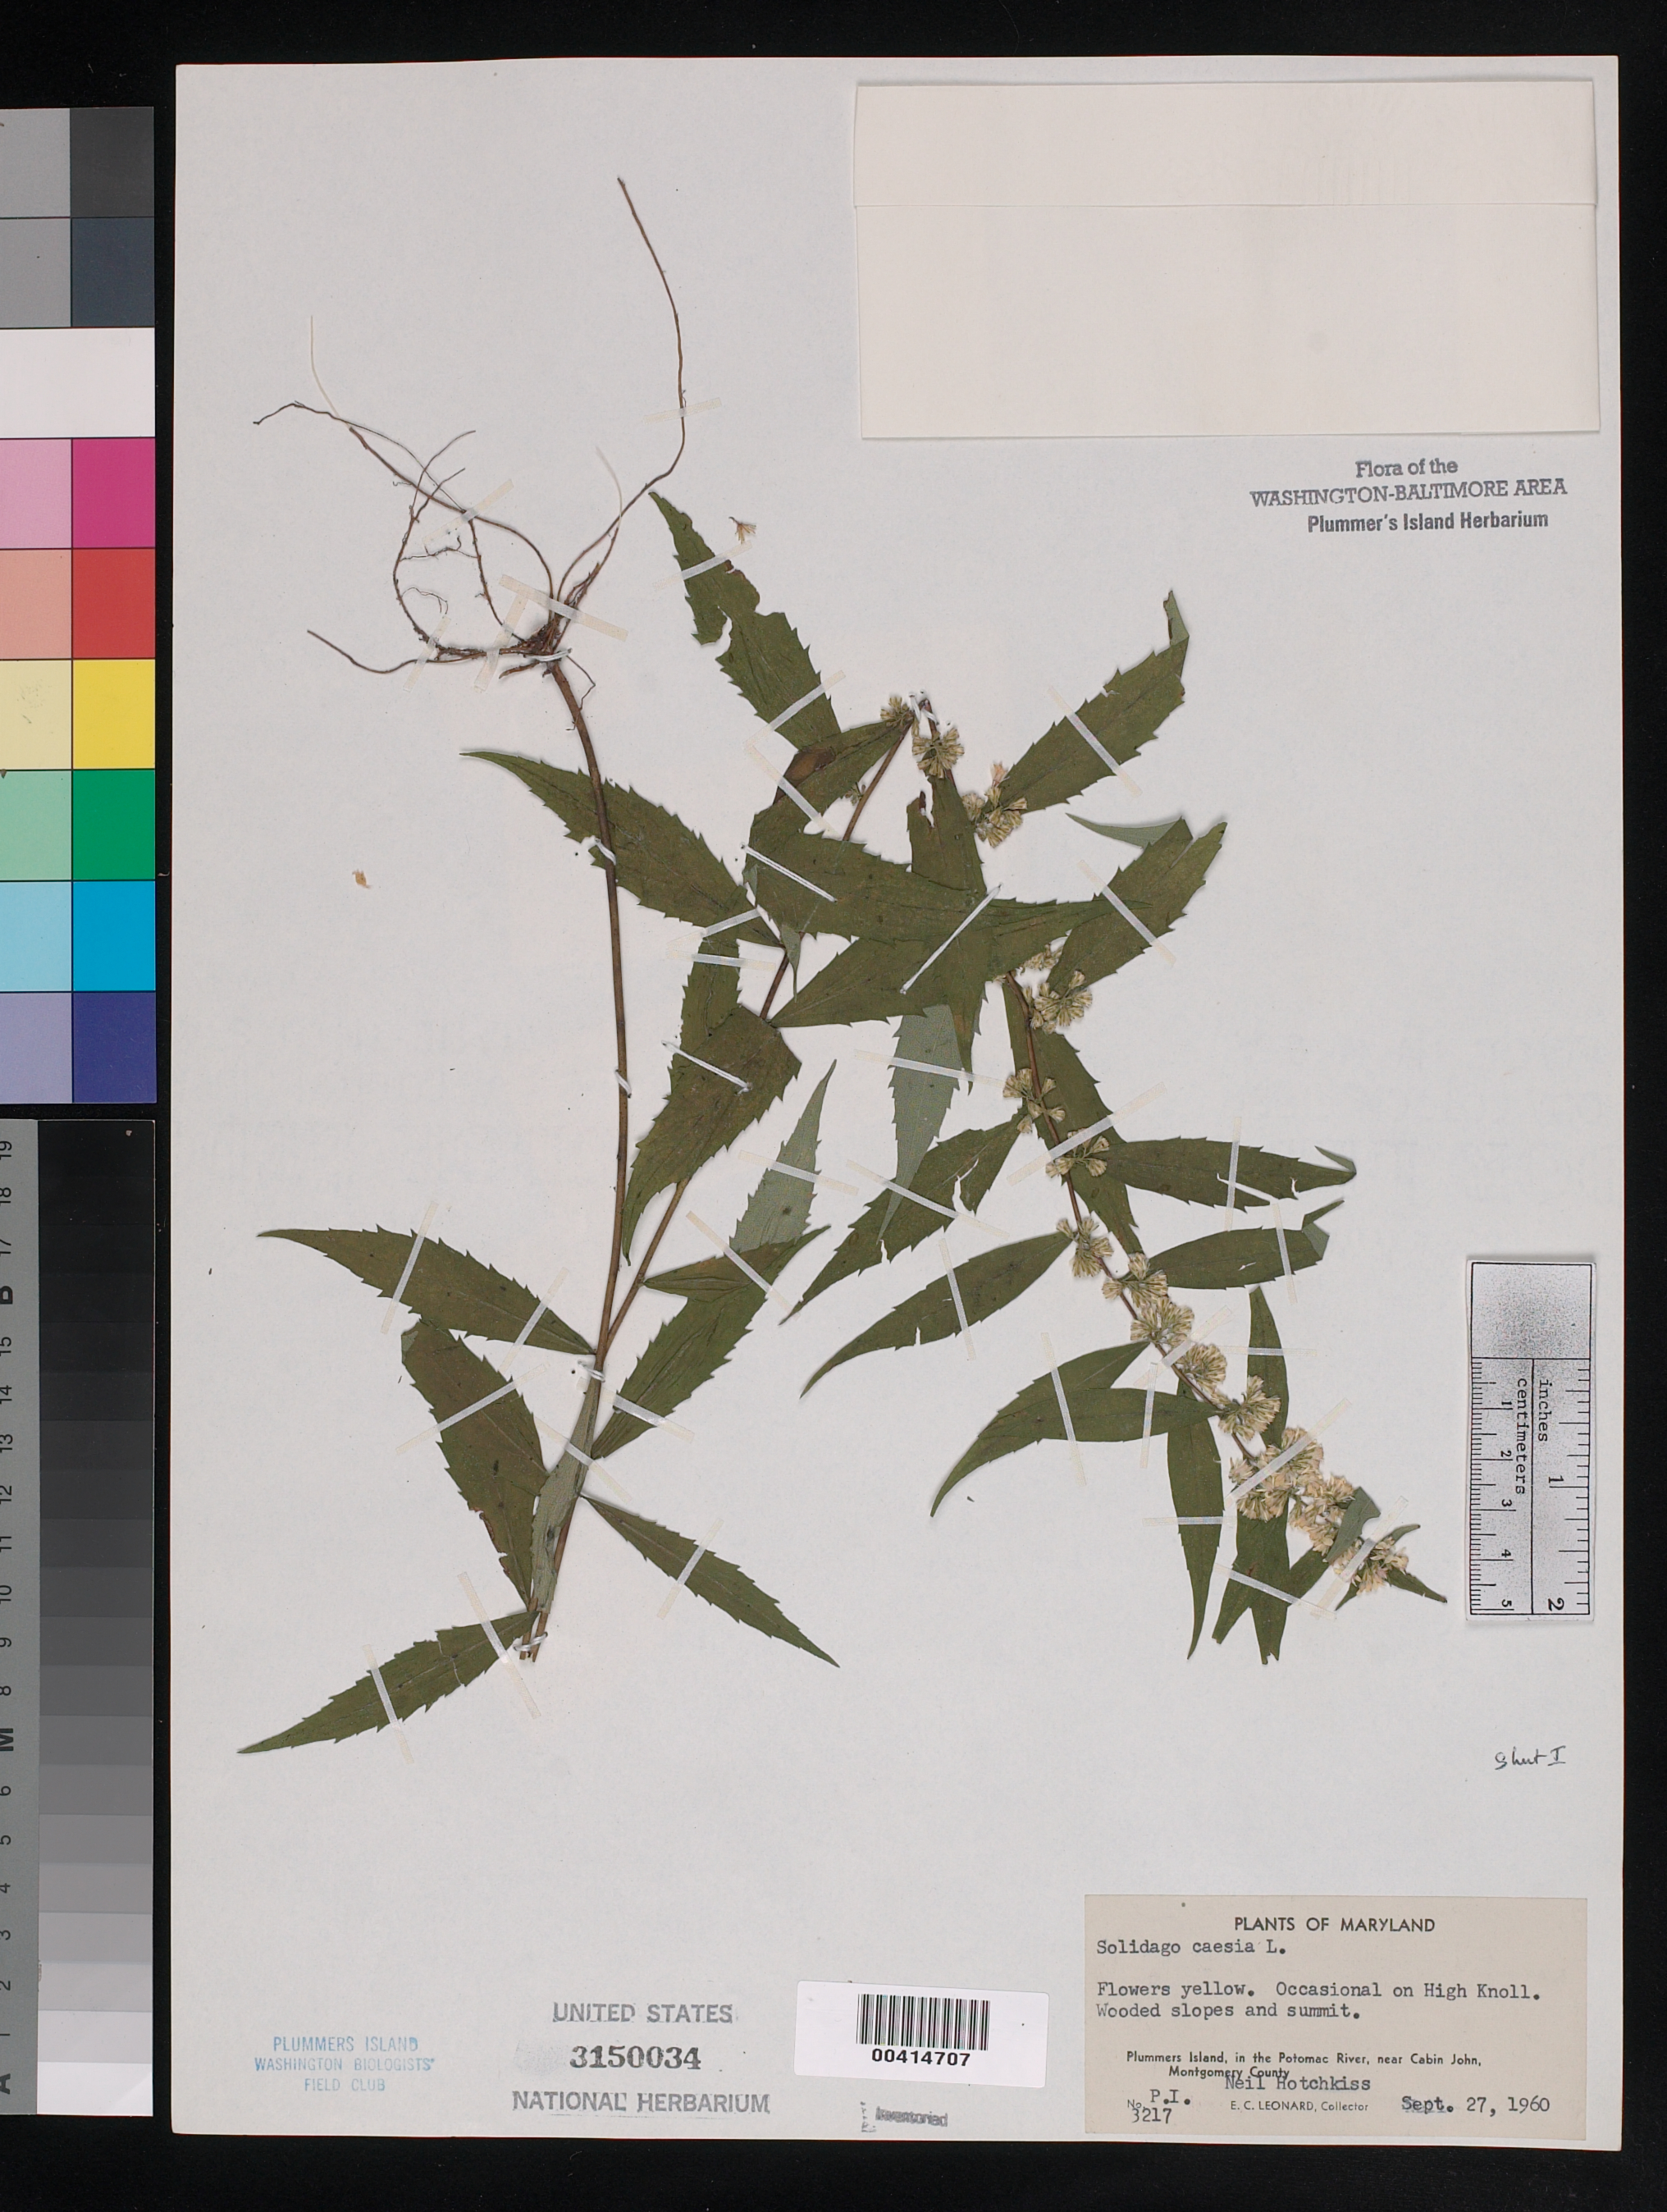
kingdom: Plantae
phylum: Tracheophyta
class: Magnoliopsida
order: Asterales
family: Asteraceae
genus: Solidago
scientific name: Solidago caesia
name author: L.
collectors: E. C. Leonard & N. Hotchkiss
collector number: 3217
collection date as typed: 27 Sep 1960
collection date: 1960-09-27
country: United States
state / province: Maryland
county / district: Montgomery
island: Plummers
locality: Plummer's Island; high knoll C. & O. Canal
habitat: Wooded slopes and summit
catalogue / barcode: US 3150034